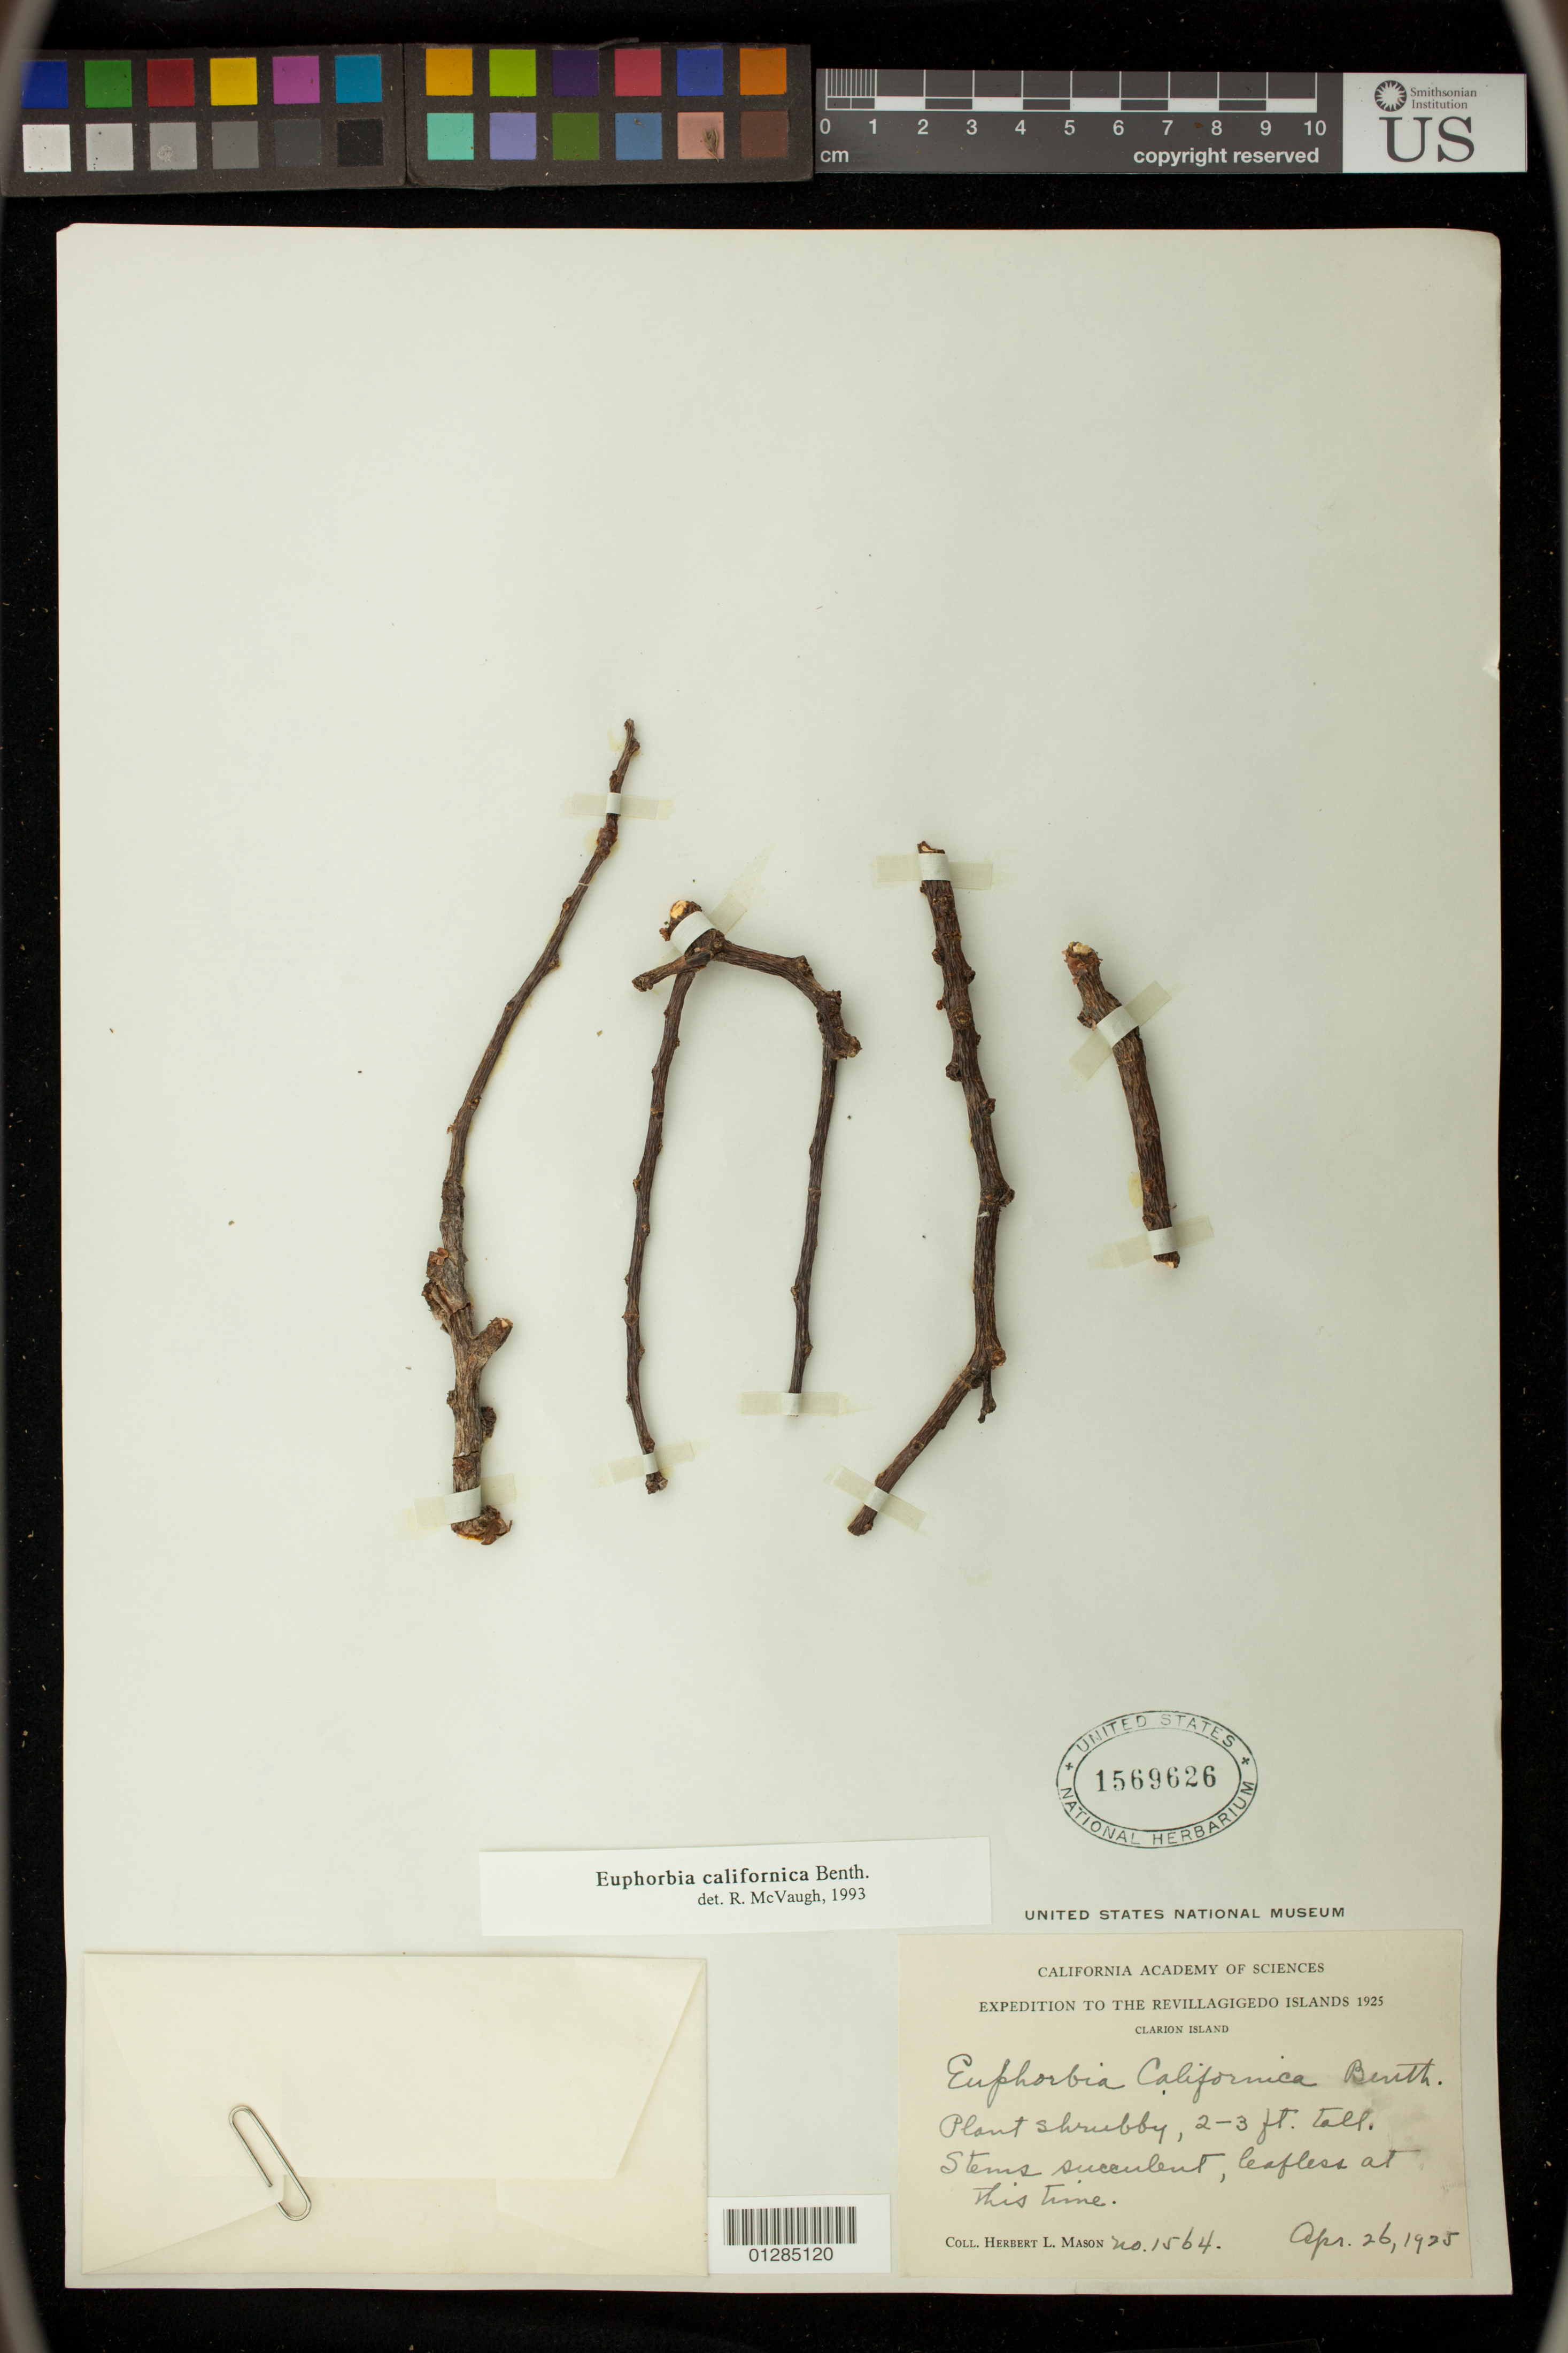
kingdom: Plantae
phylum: Tracheophyta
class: Magnoliopsida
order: Malpighiales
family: Euphorbiaceae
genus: Euphorbia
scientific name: Euphorbia californica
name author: Benth.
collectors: H. L. Mason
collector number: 1564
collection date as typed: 26 Apr 1925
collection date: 1925-04-26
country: Mexico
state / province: Colima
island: Clarion I.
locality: Clarion Island.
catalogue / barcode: US 1569626